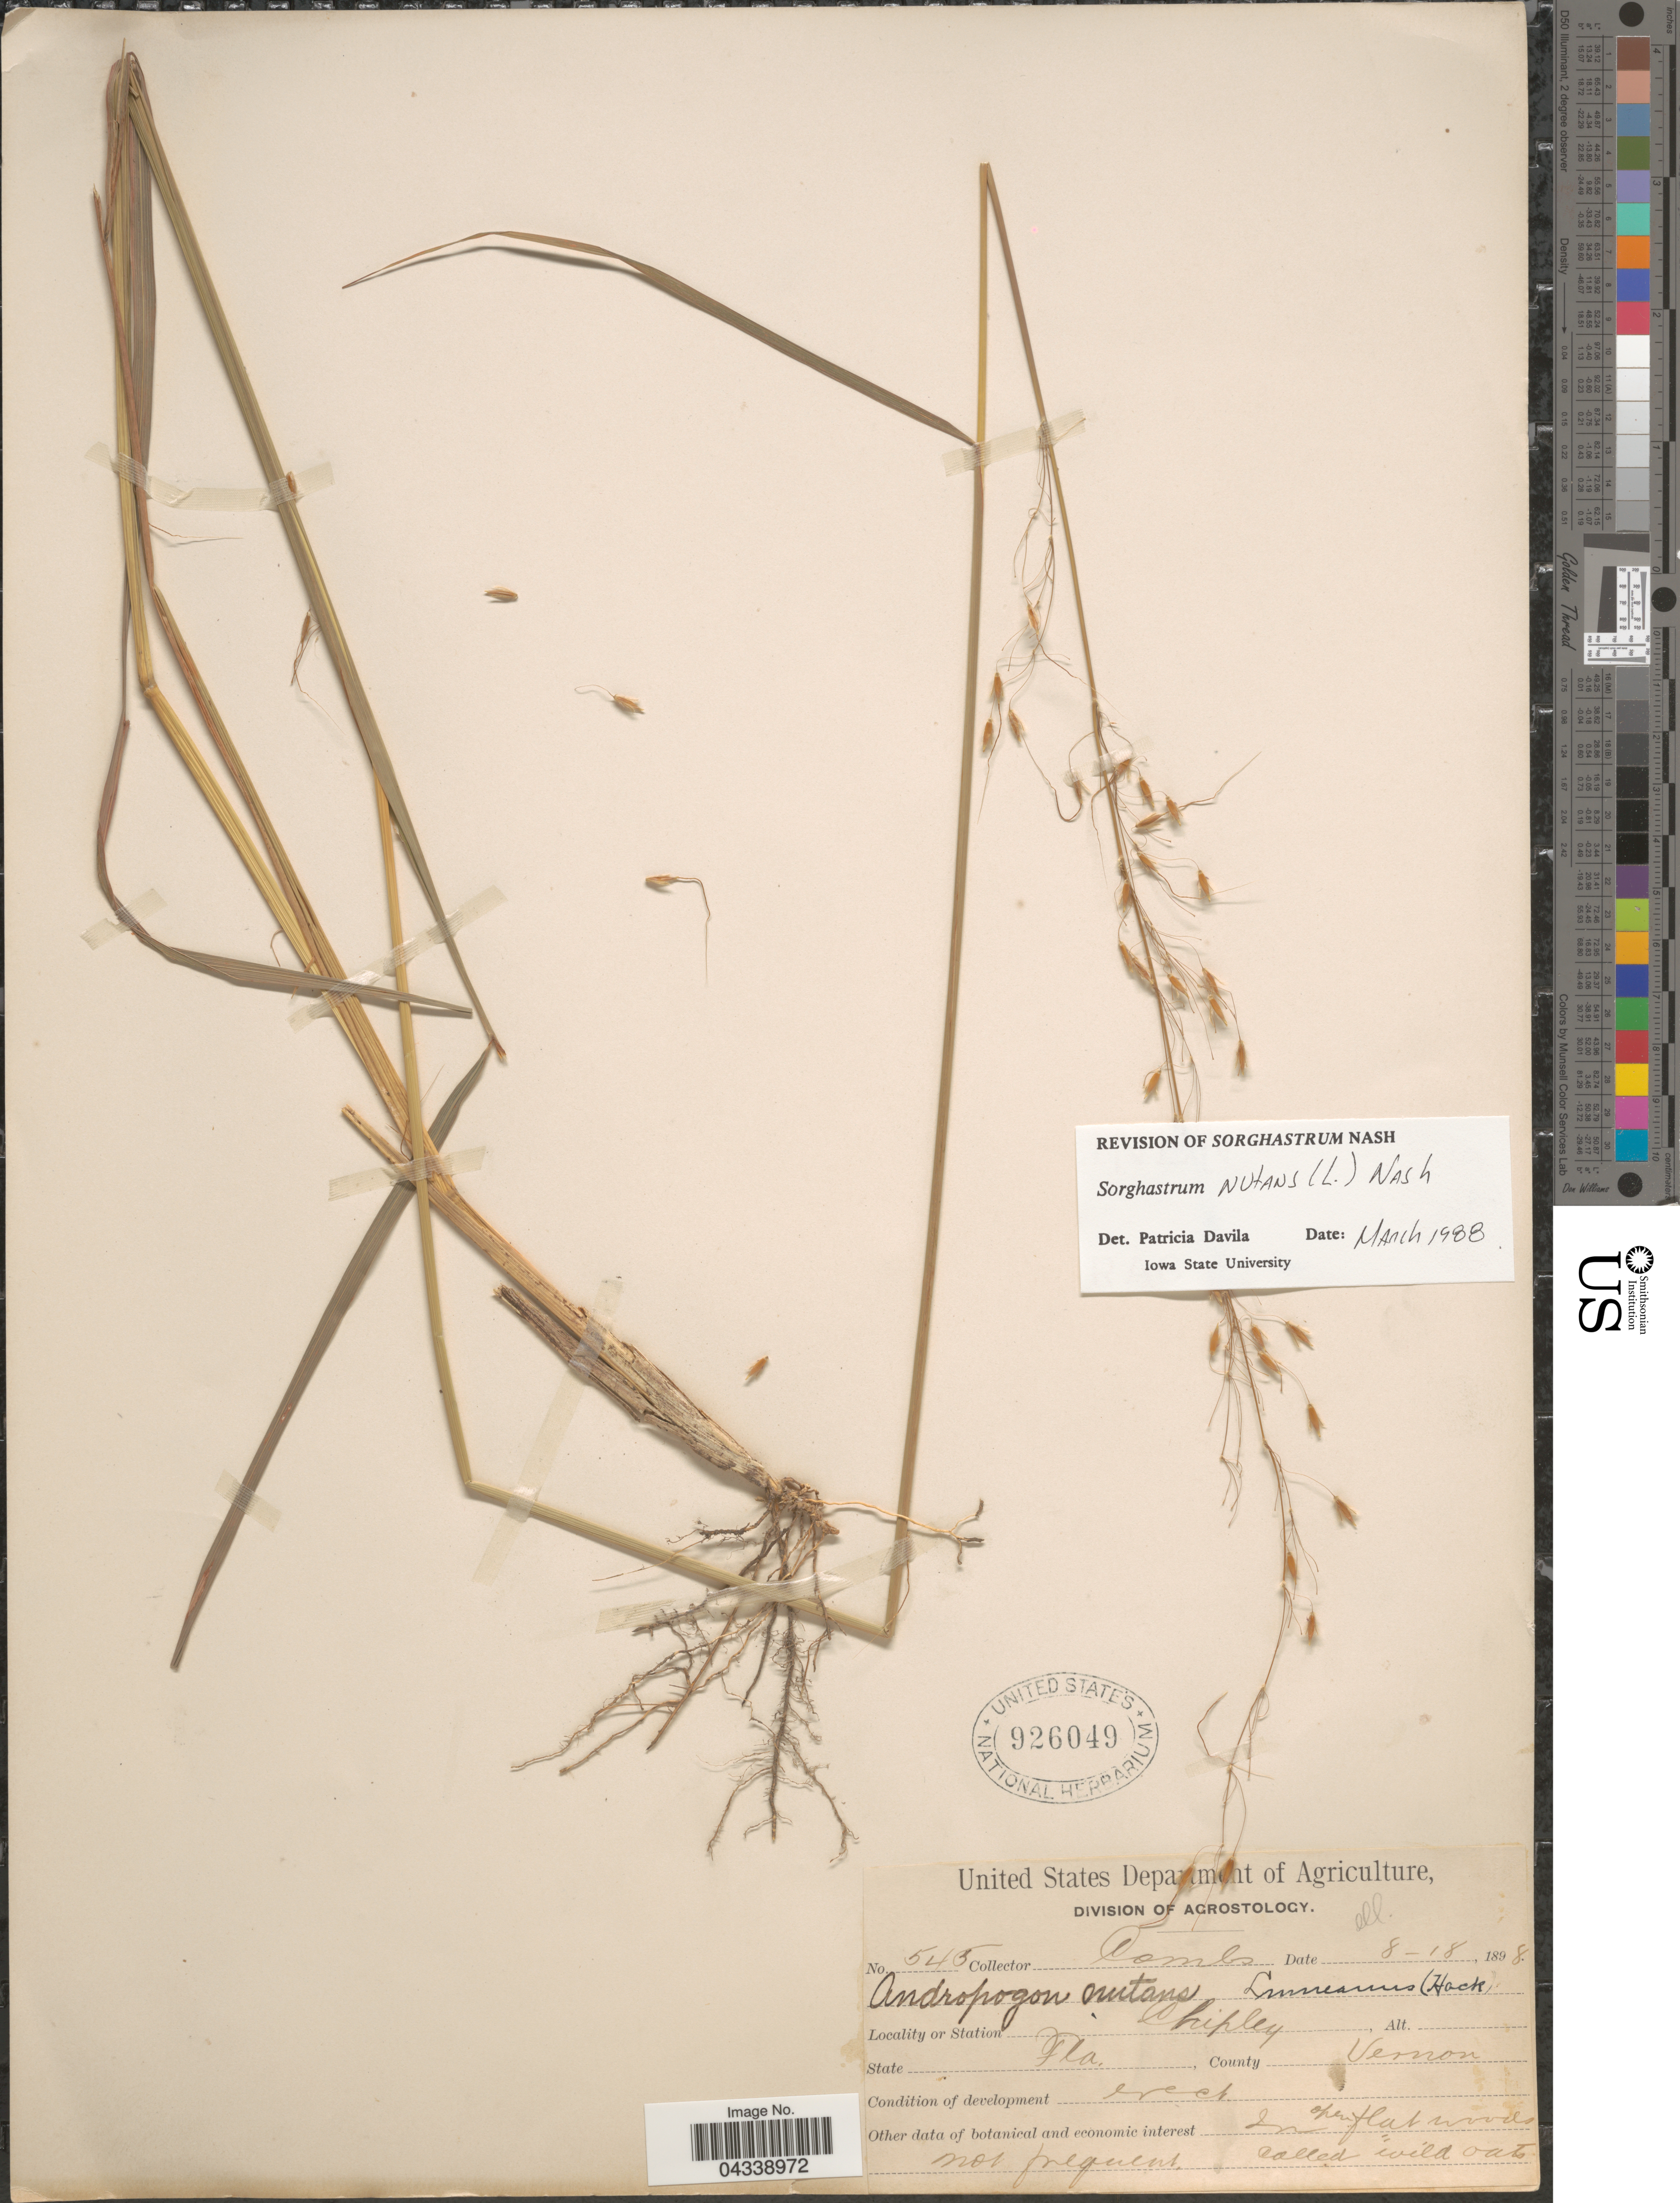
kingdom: Plantae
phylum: Tracheophyta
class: Liliopsida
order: Poales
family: Poaceae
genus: Sorghastrum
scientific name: Sorghastrum nutans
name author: (L.) Nash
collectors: -. Combs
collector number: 545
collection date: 1898-08-18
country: United States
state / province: Florida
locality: Chipley. County Vernon.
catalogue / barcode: US 926049